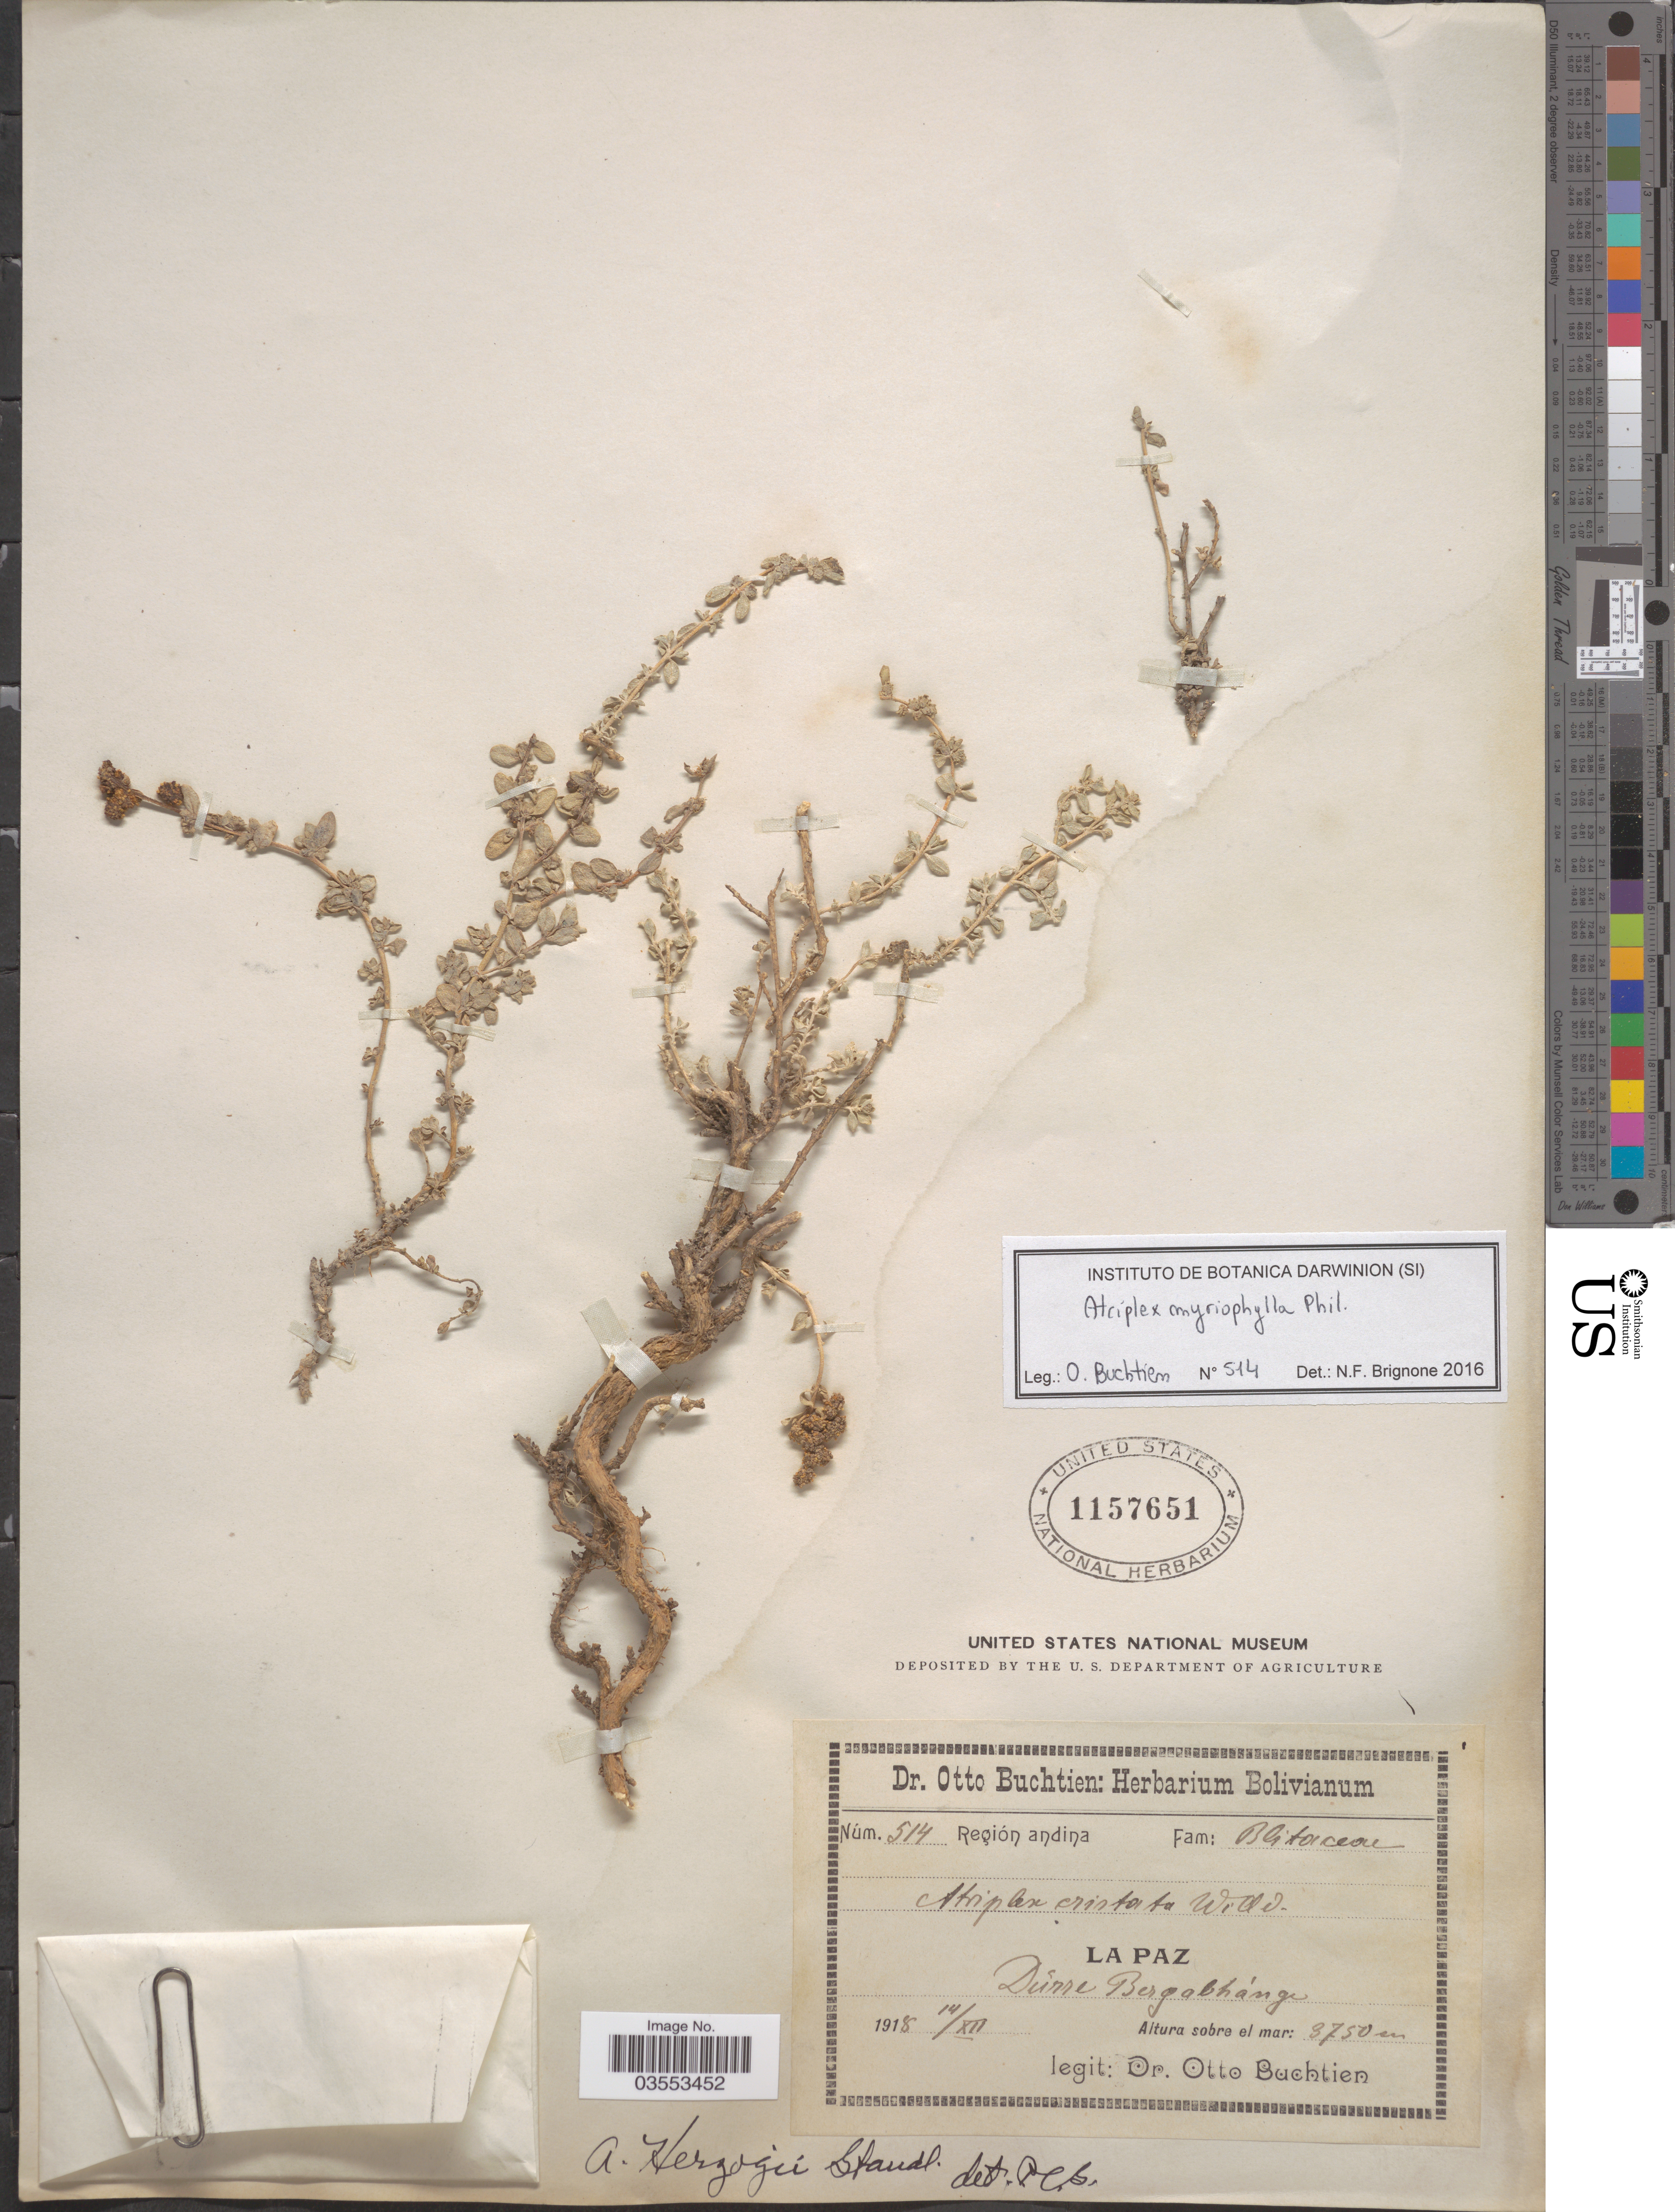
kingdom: Plantae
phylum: Tracheophyta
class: Magnoliopsida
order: Caryophyllales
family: Amaranthaceae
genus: Atriplex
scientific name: Atriplex herzogii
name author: Standl.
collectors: O. Buchtien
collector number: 514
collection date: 1918-12-14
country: Bolivia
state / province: La Paz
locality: Región andina. Durre Bergabhánge.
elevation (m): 3750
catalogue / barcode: US 1157651